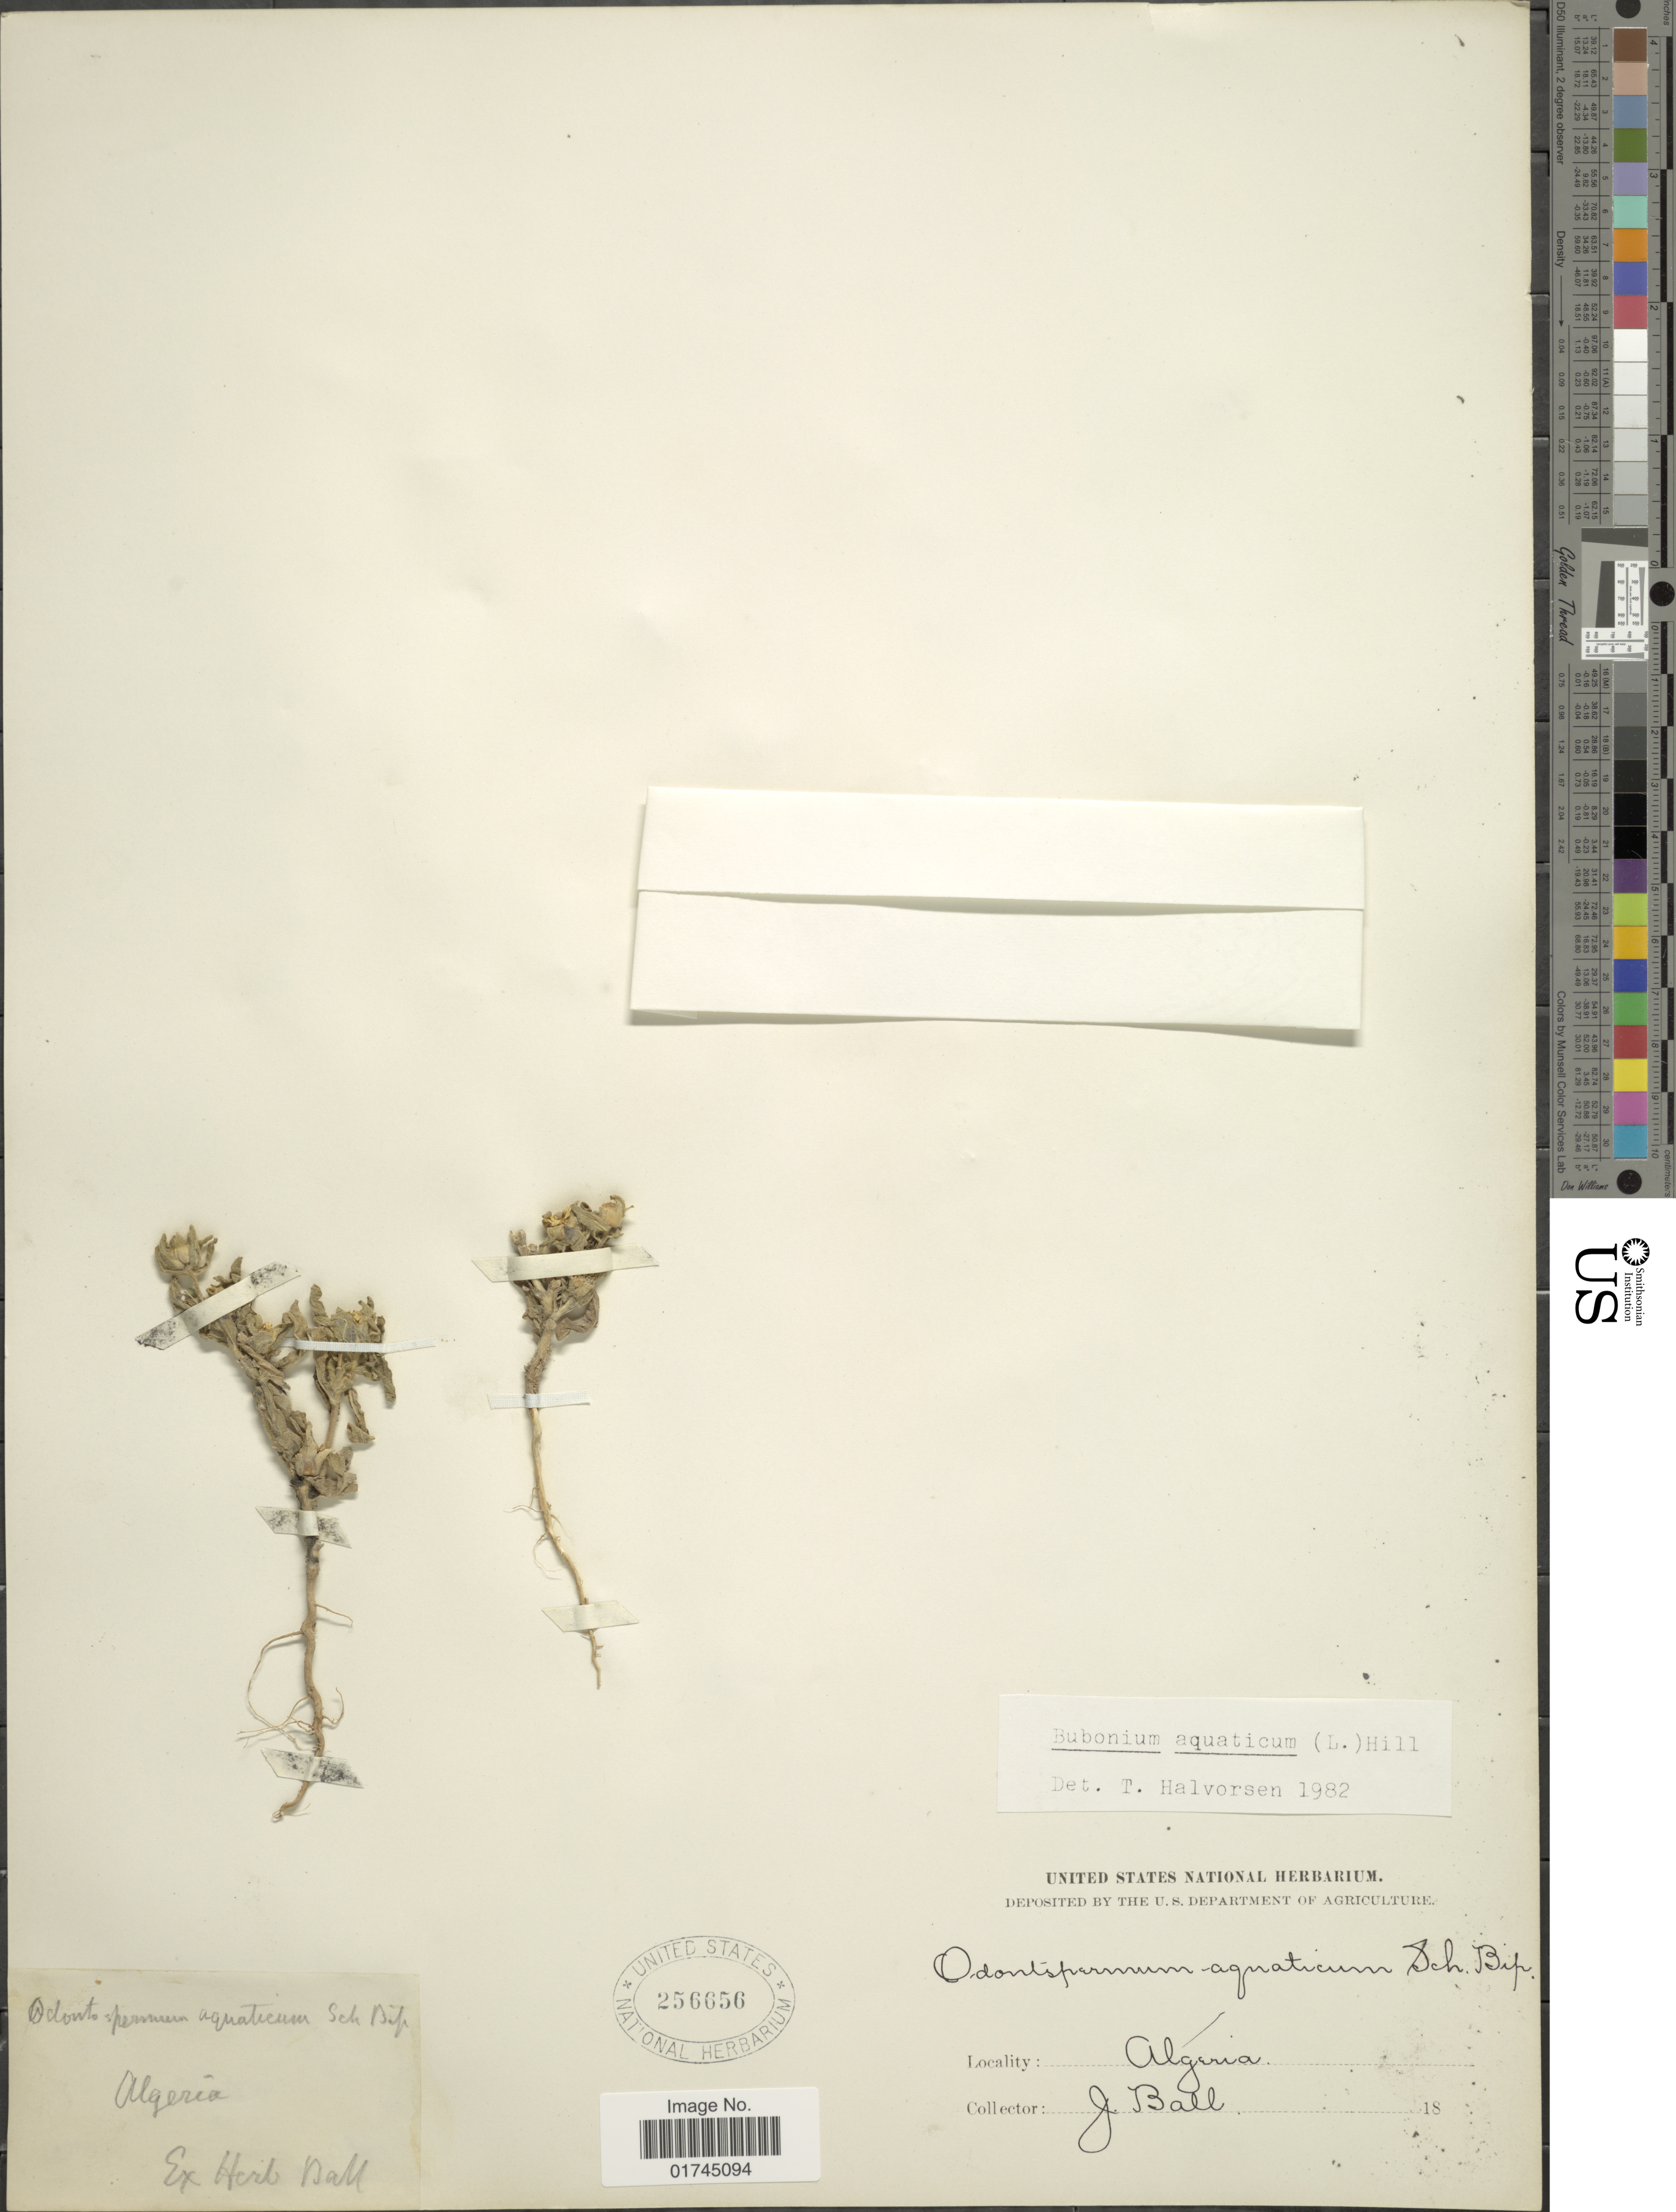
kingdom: Plantae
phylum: Tracheophyta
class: Magnoliopsida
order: Asterales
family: Asteraceae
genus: Nauplius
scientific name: Nauplius aquaticus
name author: (L.) Less.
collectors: J. Ball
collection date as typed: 18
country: Algeria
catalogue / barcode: US 256656